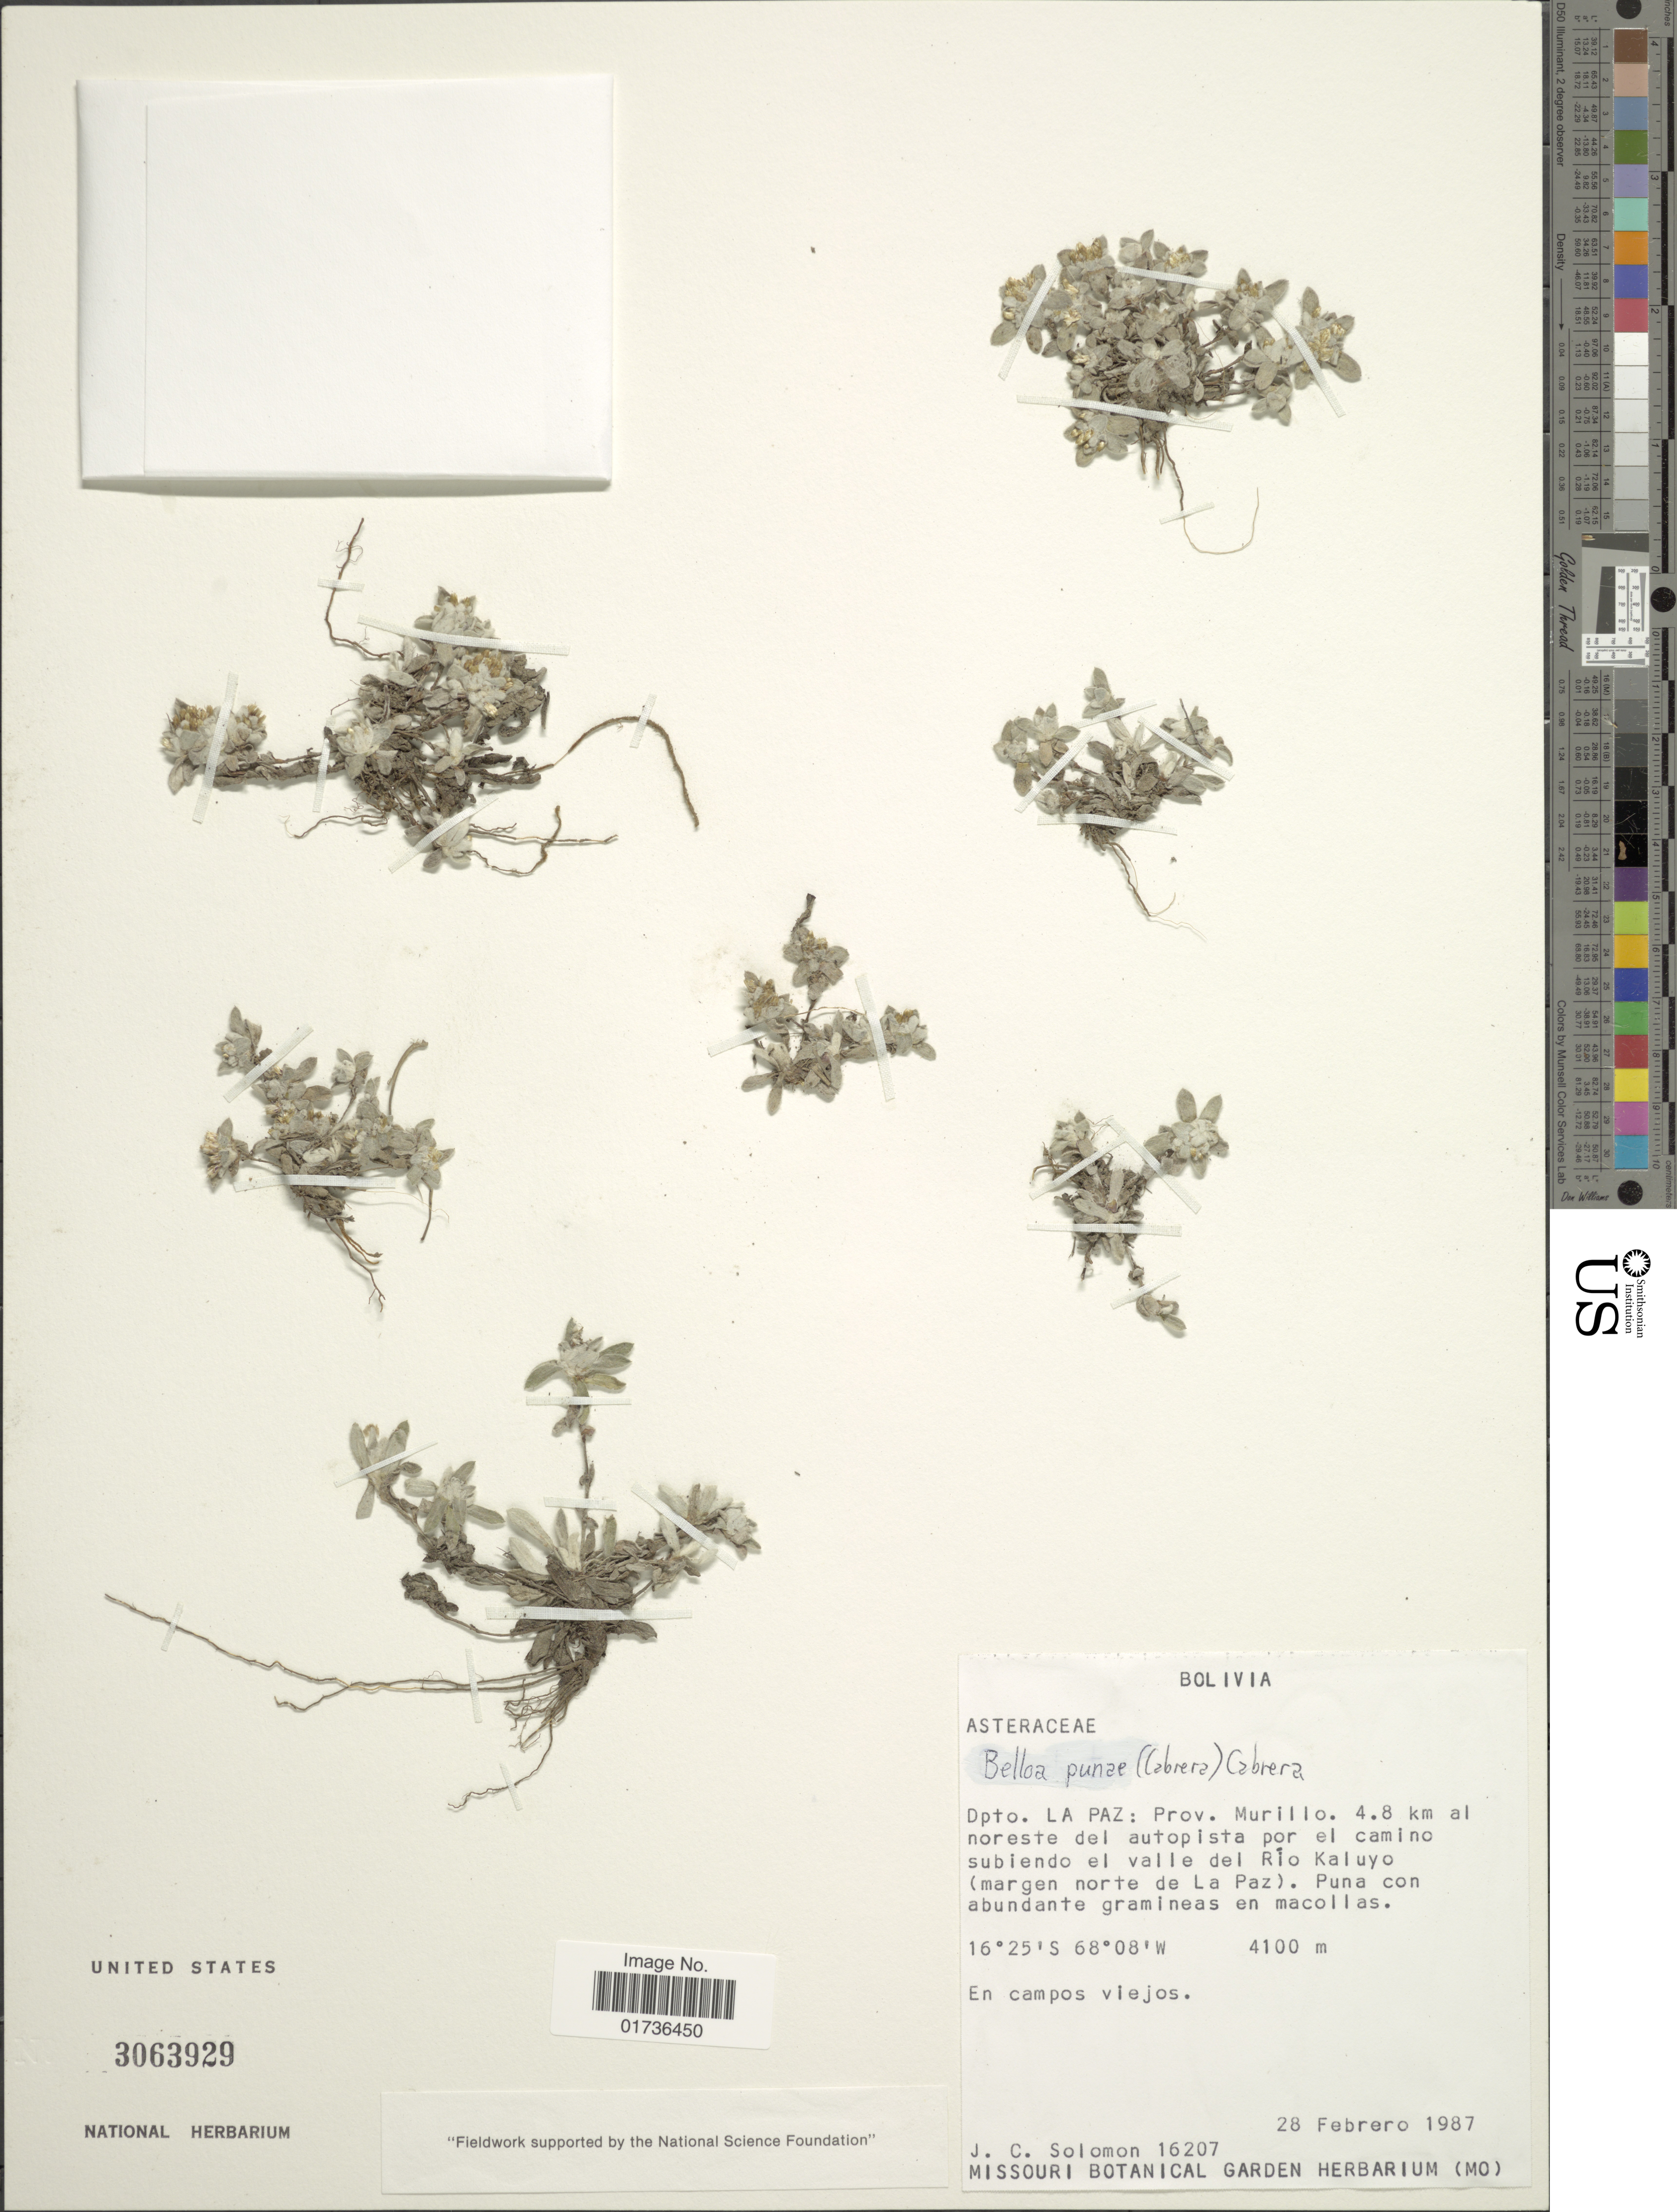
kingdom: Plantae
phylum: Tracheophyta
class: Magnoliopsida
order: Asterales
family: Asteraceae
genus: Mniodes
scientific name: Mniodes subspicata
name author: (Wedd.) S.E. Freire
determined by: Dillon, M. O.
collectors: J. C. Solomon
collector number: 16207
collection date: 1987-02-28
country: Bolivia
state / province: La Paz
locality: Dpto La Paz: Prov. Murillo. 4.8 km al noreste del autopista por el camino subiendo el valle del Río Kaluyo (margen norte de La Paz)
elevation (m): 4100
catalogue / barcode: US 3063929